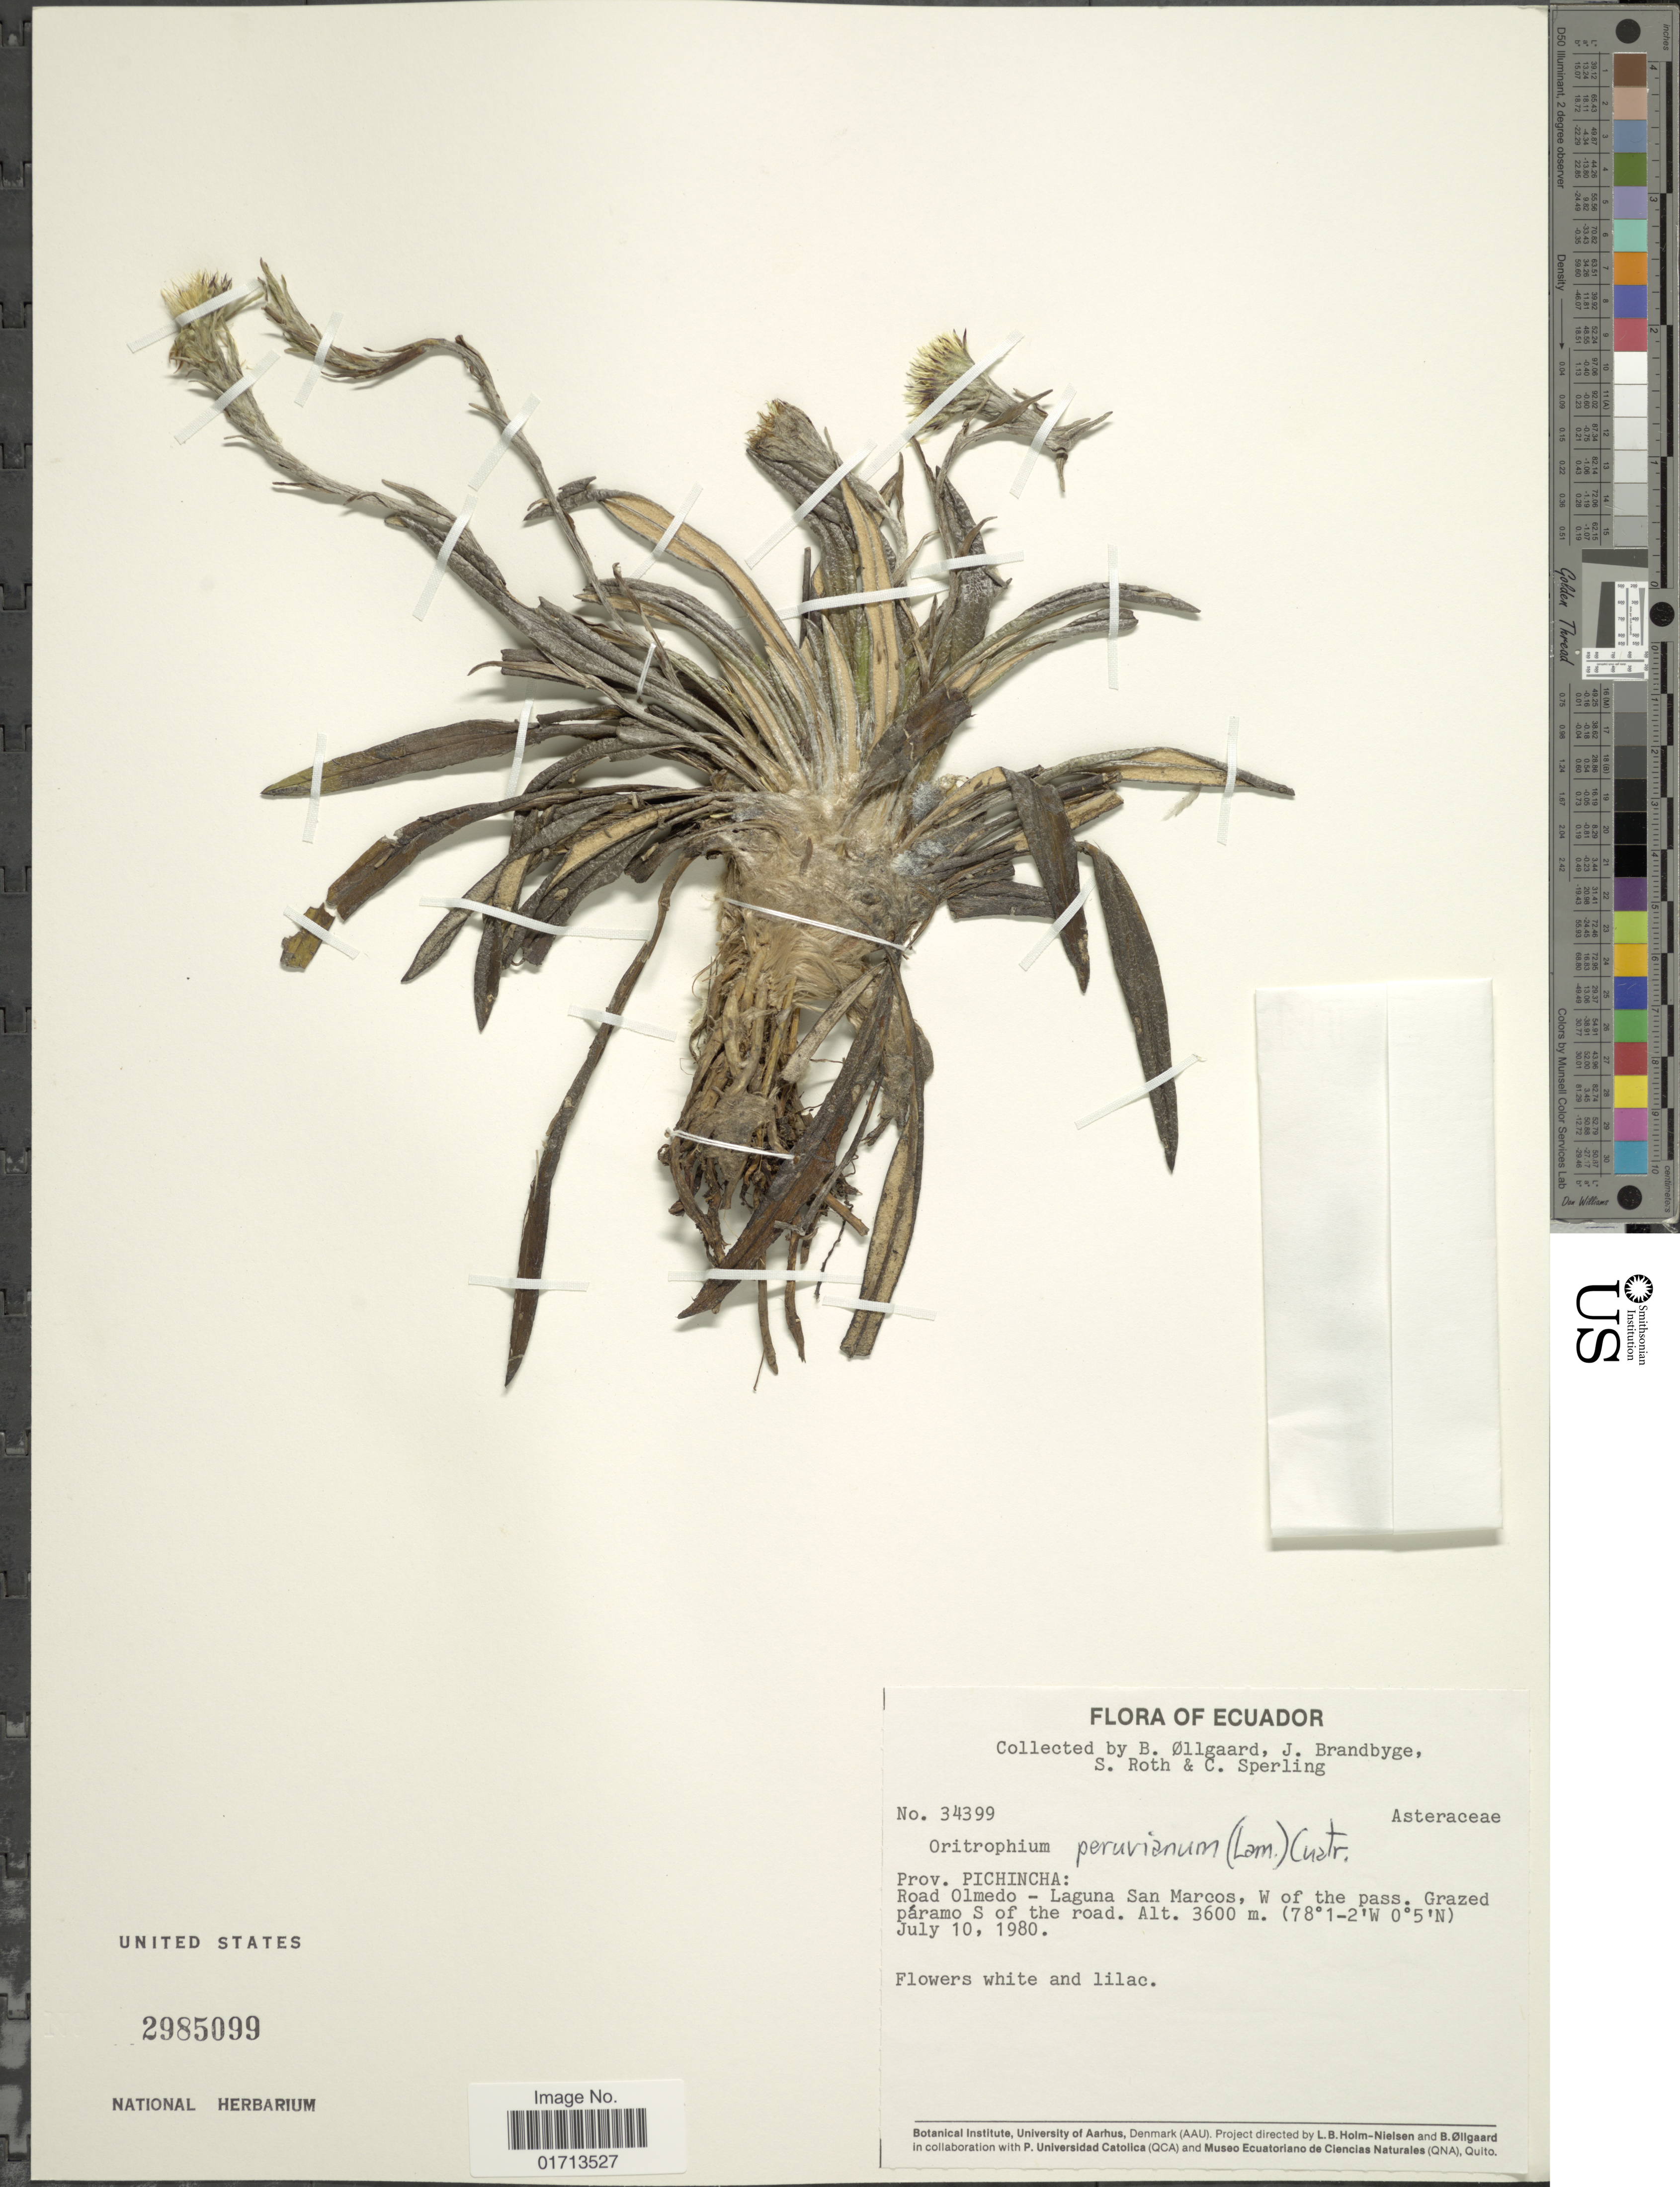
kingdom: Plantae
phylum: Tracheophyta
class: Magnoliopsida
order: Asterales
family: Asteraceae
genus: Oritrophium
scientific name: Oritrophium peruvianum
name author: (Lam.) Cuatrec.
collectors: B. Øllgaard, J. Brandbyge, S. Roth & C. Sperling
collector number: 34399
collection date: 1980-07-10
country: Ecuador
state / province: Pichincha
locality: Road Olmedo-Laguna San Marcos, W of the pass. grazed paramo S of the road.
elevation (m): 3600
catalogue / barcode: US 2985099